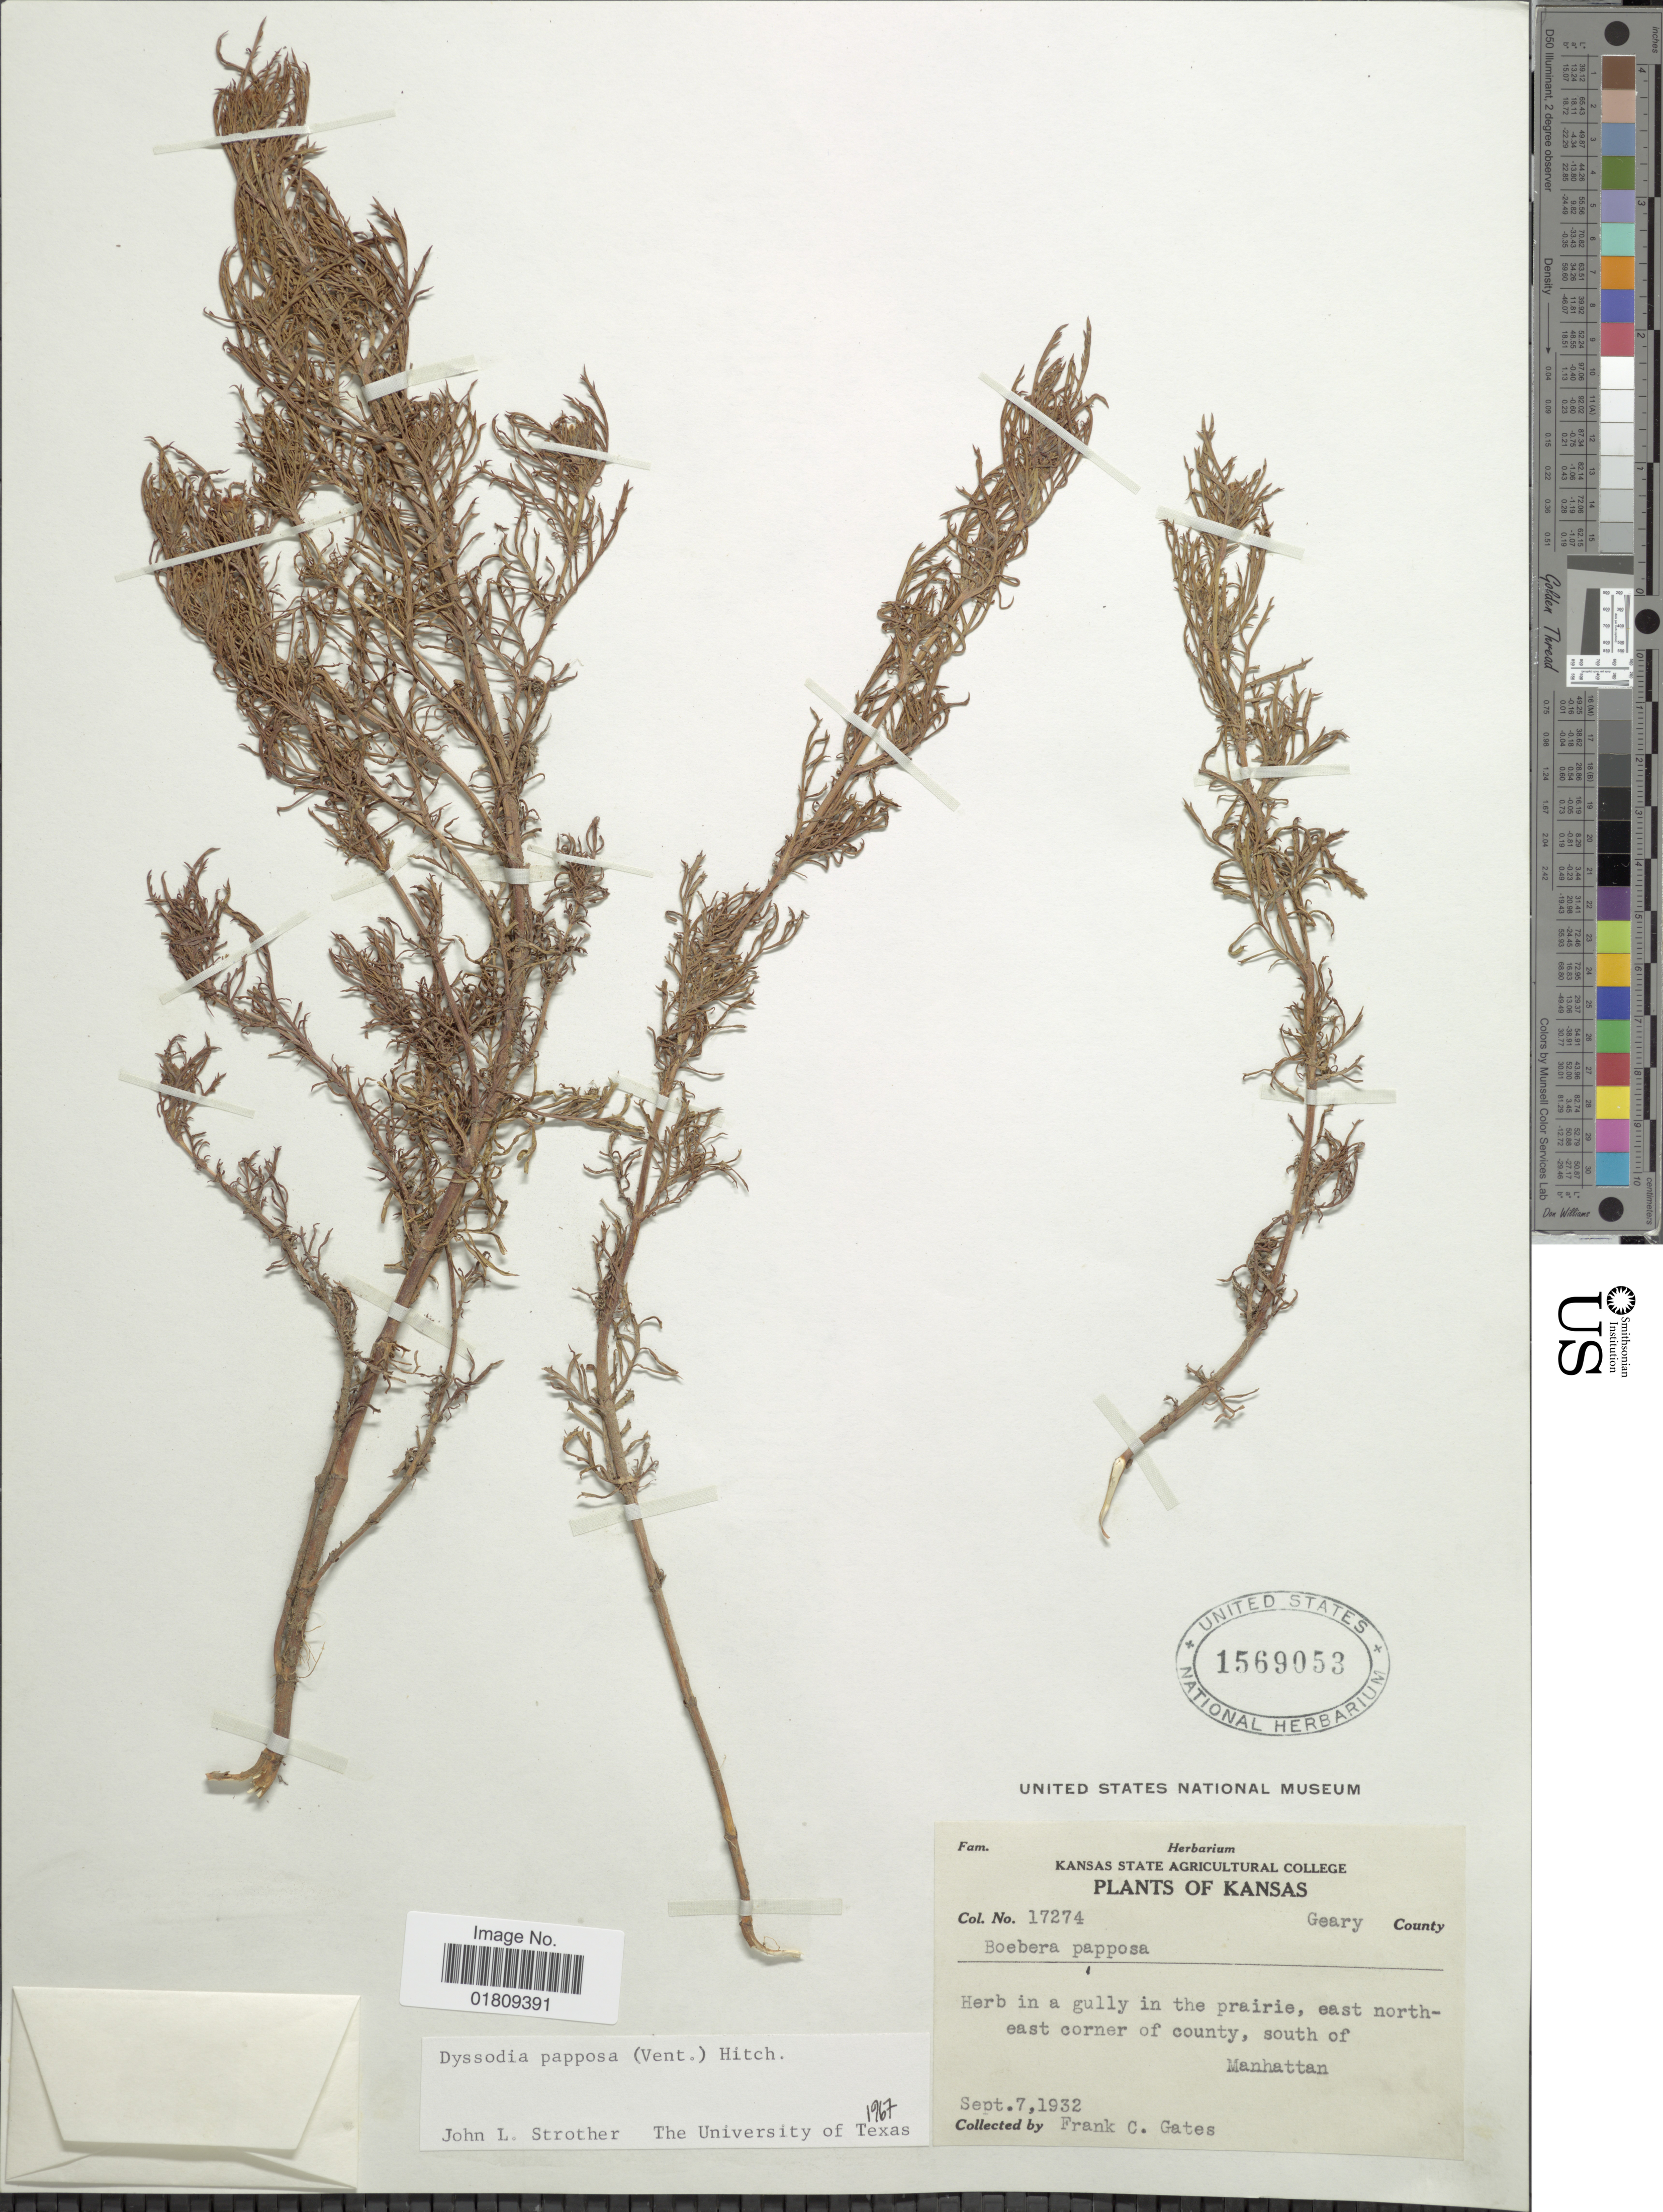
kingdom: Plantae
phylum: Tracheophyta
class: Magnoliopsida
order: Asterales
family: Asteraceae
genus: Dyssodia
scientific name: Dyssodia papposa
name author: (Vent.) Hitchc.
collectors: F. C. Gates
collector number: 17274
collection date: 1932-09-07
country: United States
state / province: Kansas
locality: Gear County, east north-east corner of county, south of Manhattan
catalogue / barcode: US 1569053